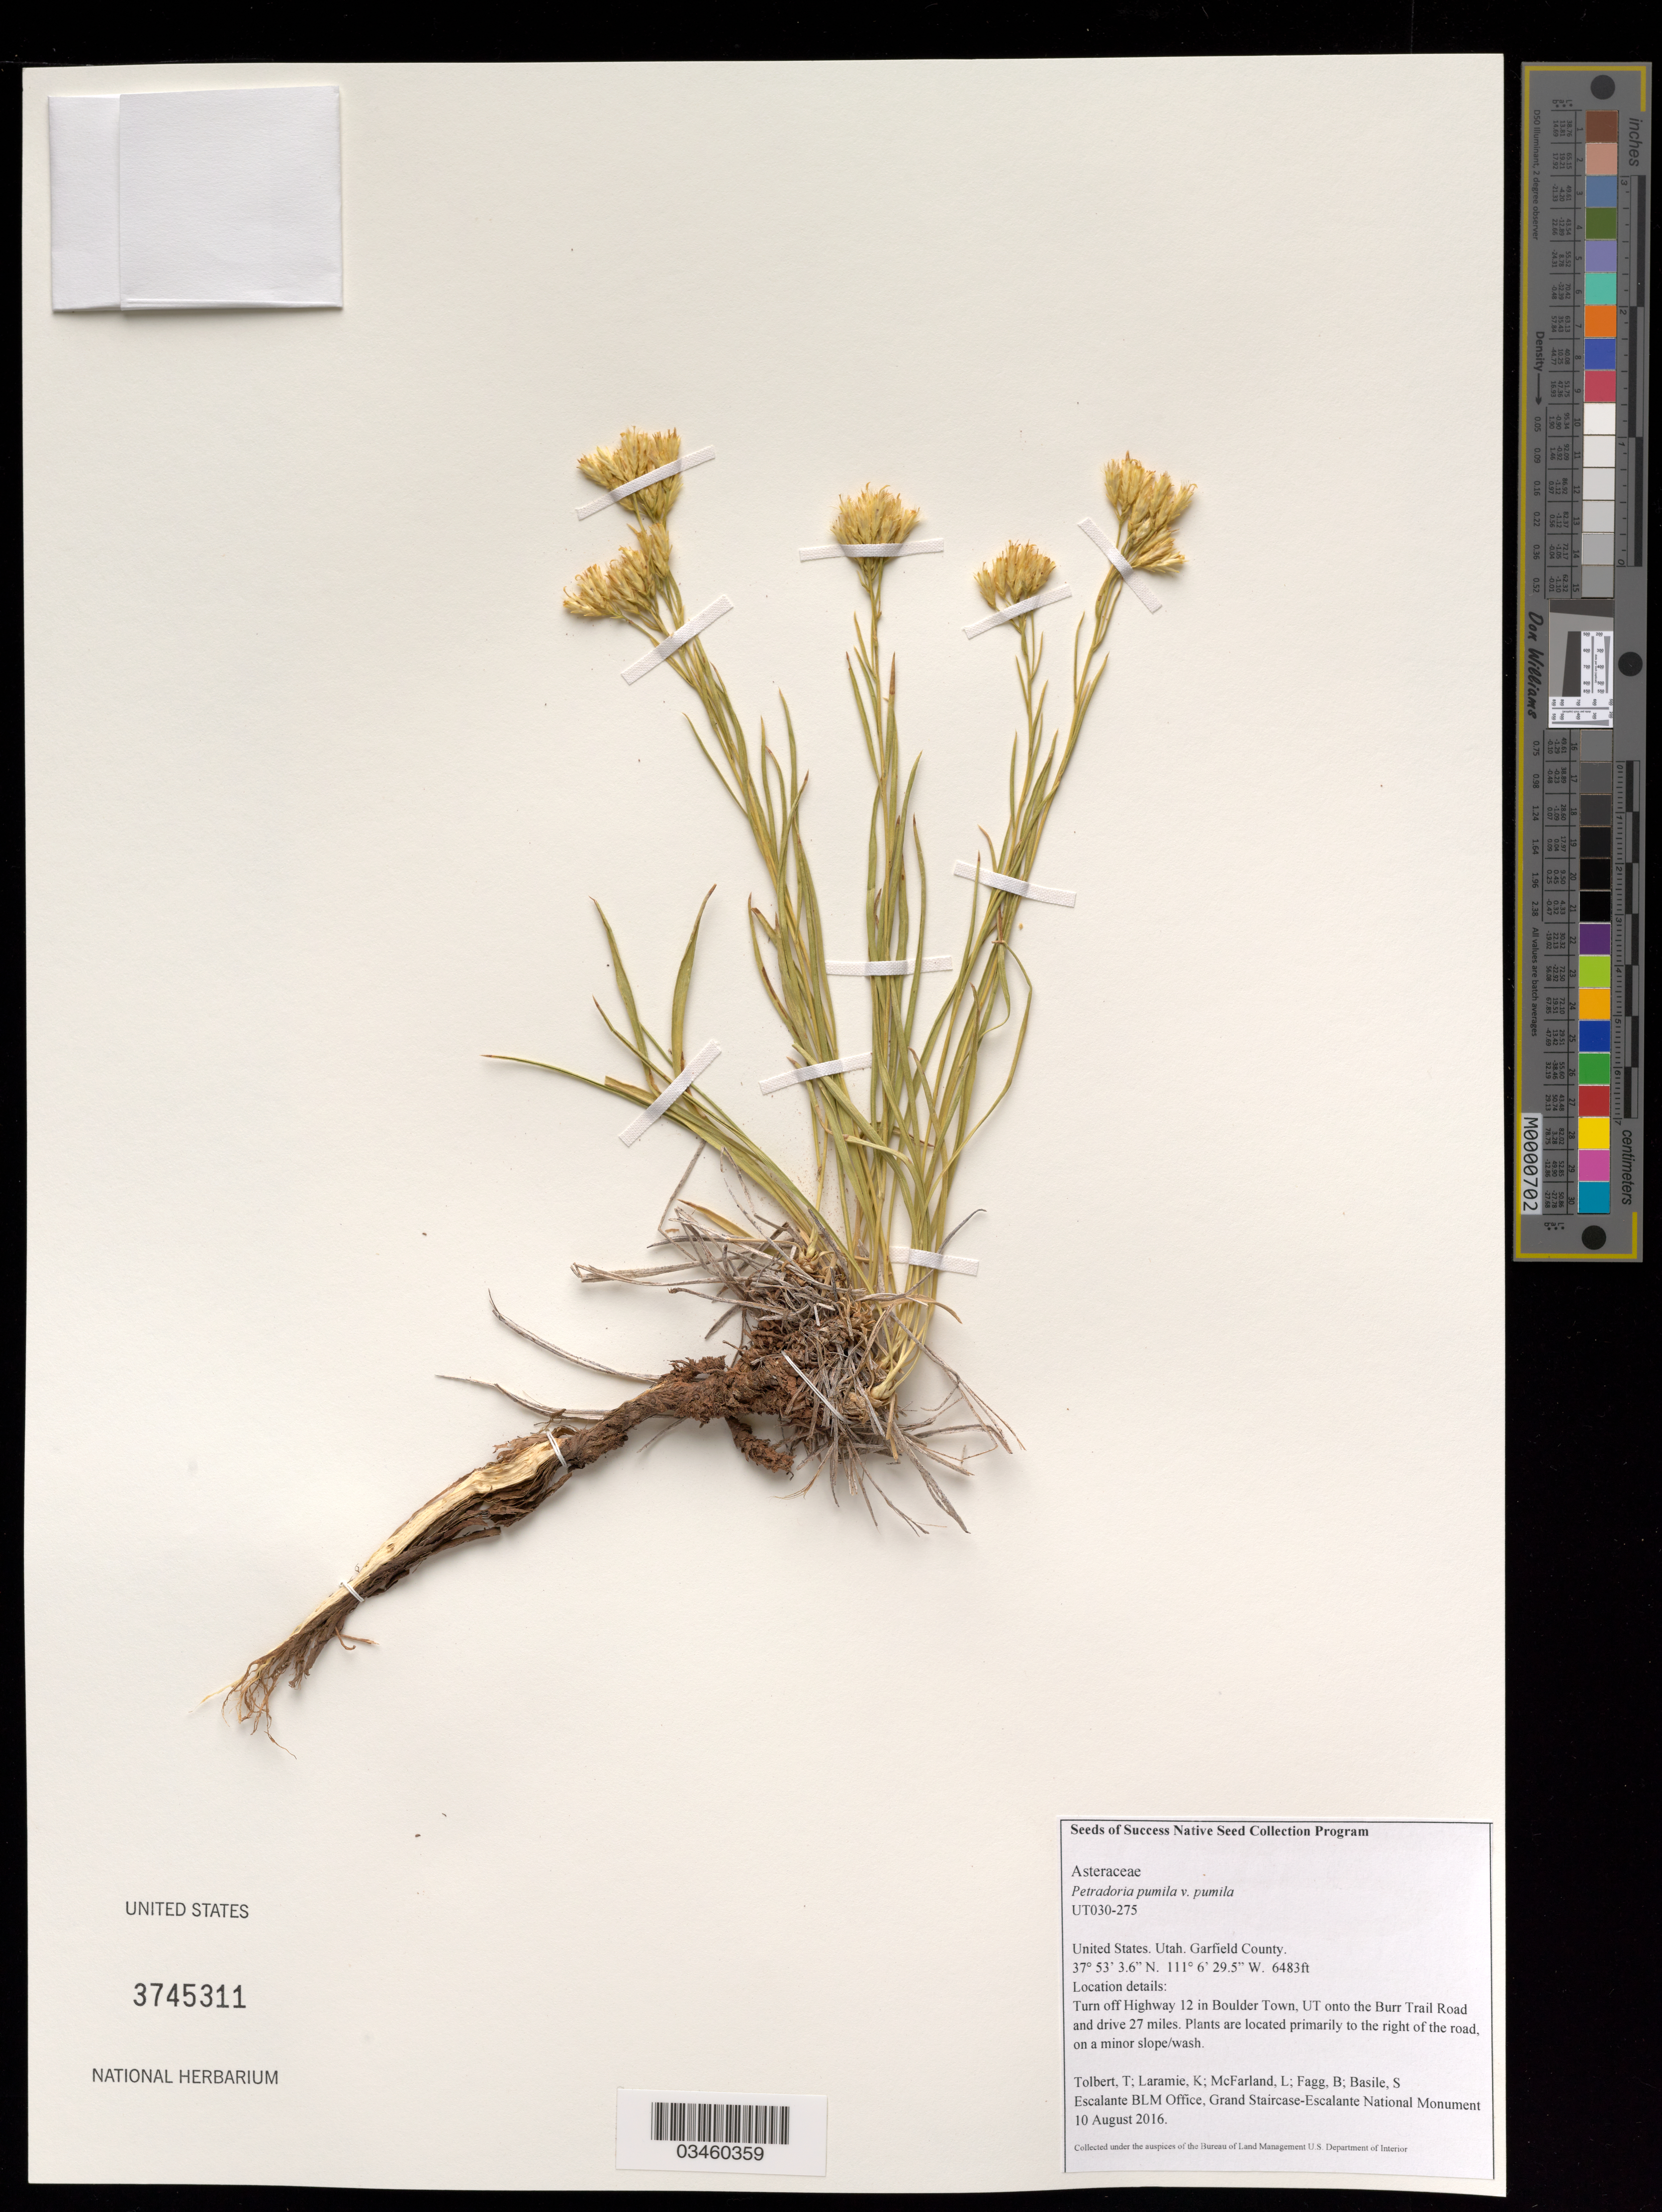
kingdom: Plantae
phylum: Tracheophyta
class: Magnoliopsida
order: Asterales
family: Asteraceae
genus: Petradoria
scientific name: Petradoria pumila var. pumila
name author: (Nutt.) Greene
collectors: T. Tolbert, K. Laramie, L. McFarland, B. Fagg & S. Basile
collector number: UT030-275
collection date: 2016-08-10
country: United States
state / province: Utah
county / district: Garfield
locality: Grand Staircase - Escalante National Monument, Burr Trail Rd.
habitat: rocky canyon pinyon juniper woodland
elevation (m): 1976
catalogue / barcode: US 3745311